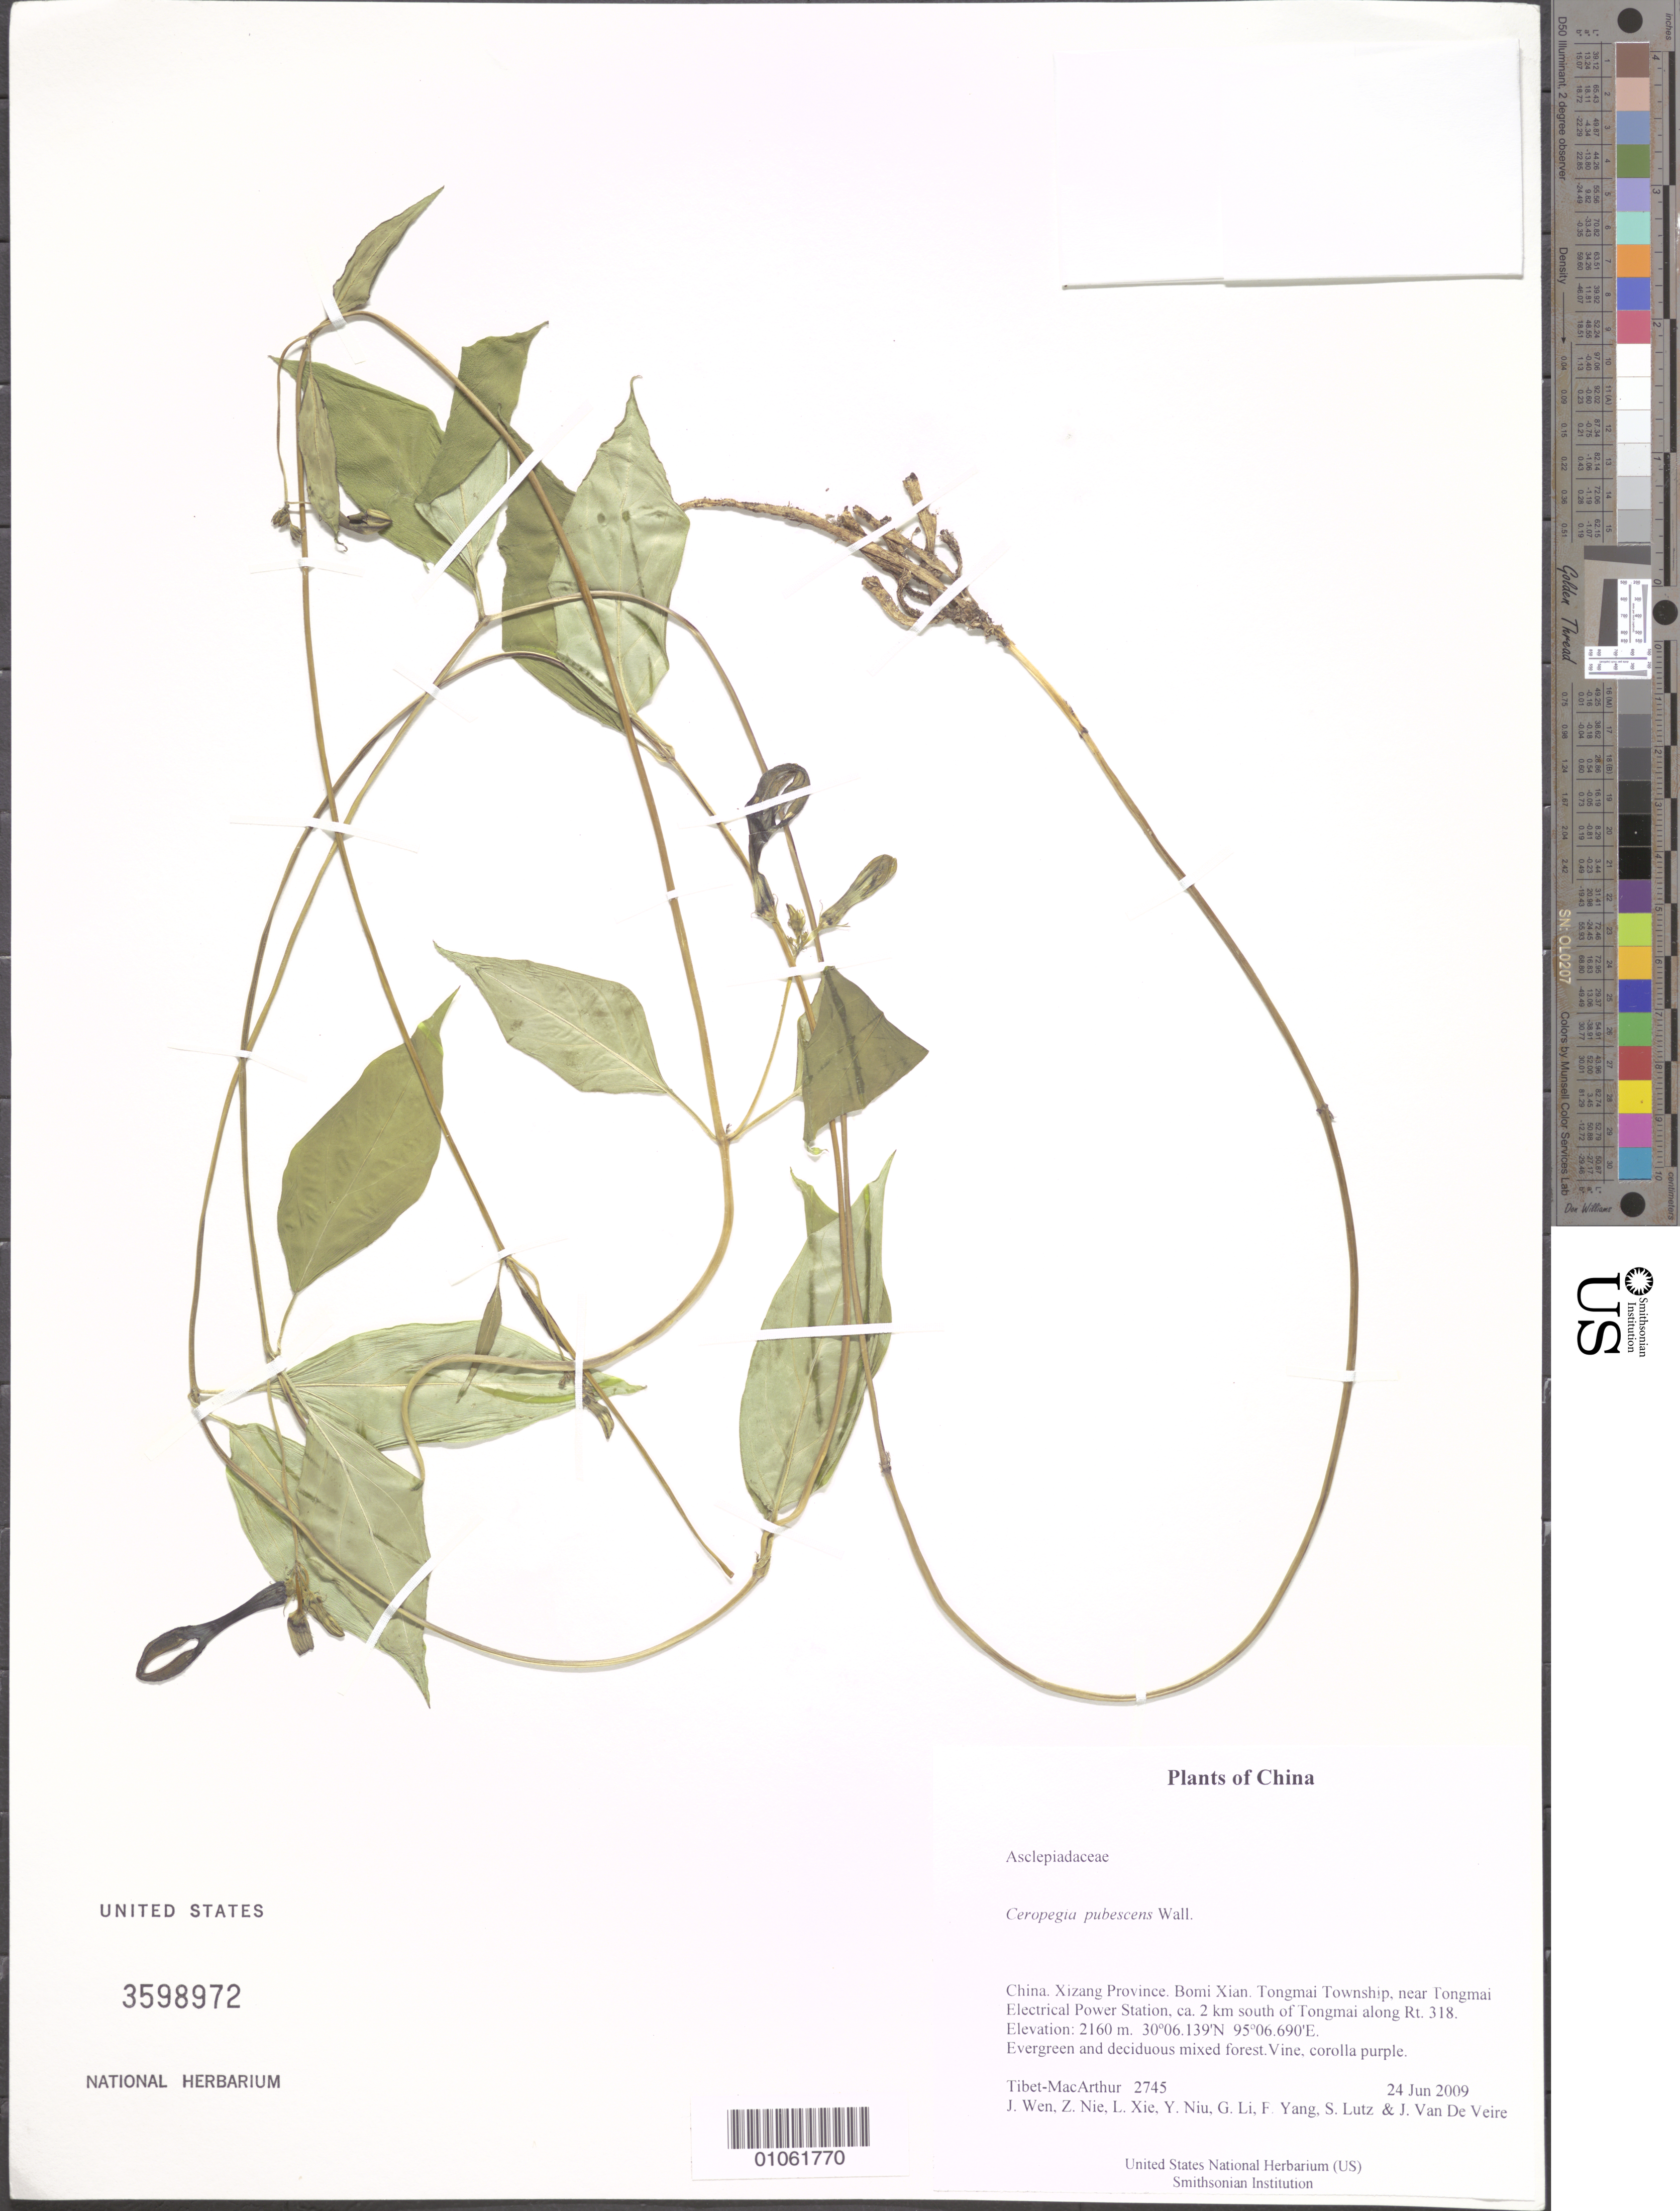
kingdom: Plantae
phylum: Tracheophyta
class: Magnoliopsida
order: Gentianales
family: Apocynaceae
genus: Ceropegia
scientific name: Ceropegia pubescens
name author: Wall.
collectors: Tibet-MacArthur, J. Wen, Z. Nie, L. Xie, Y. Niu, G. Li, F. Yang, S. Lutz & J. Van De Veire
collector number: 2745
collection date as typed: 24 Jun 2009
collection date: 2009-06-24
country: China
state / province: Xizang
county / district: Bomi Xian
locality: Tongmai Township, near Tongmai Electrical Power Station, ca. 2 km south of Tongmai along Rt. 318.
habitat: Evergreen and deciduous mixed forest.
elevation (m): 2160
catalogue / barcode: US 3598972